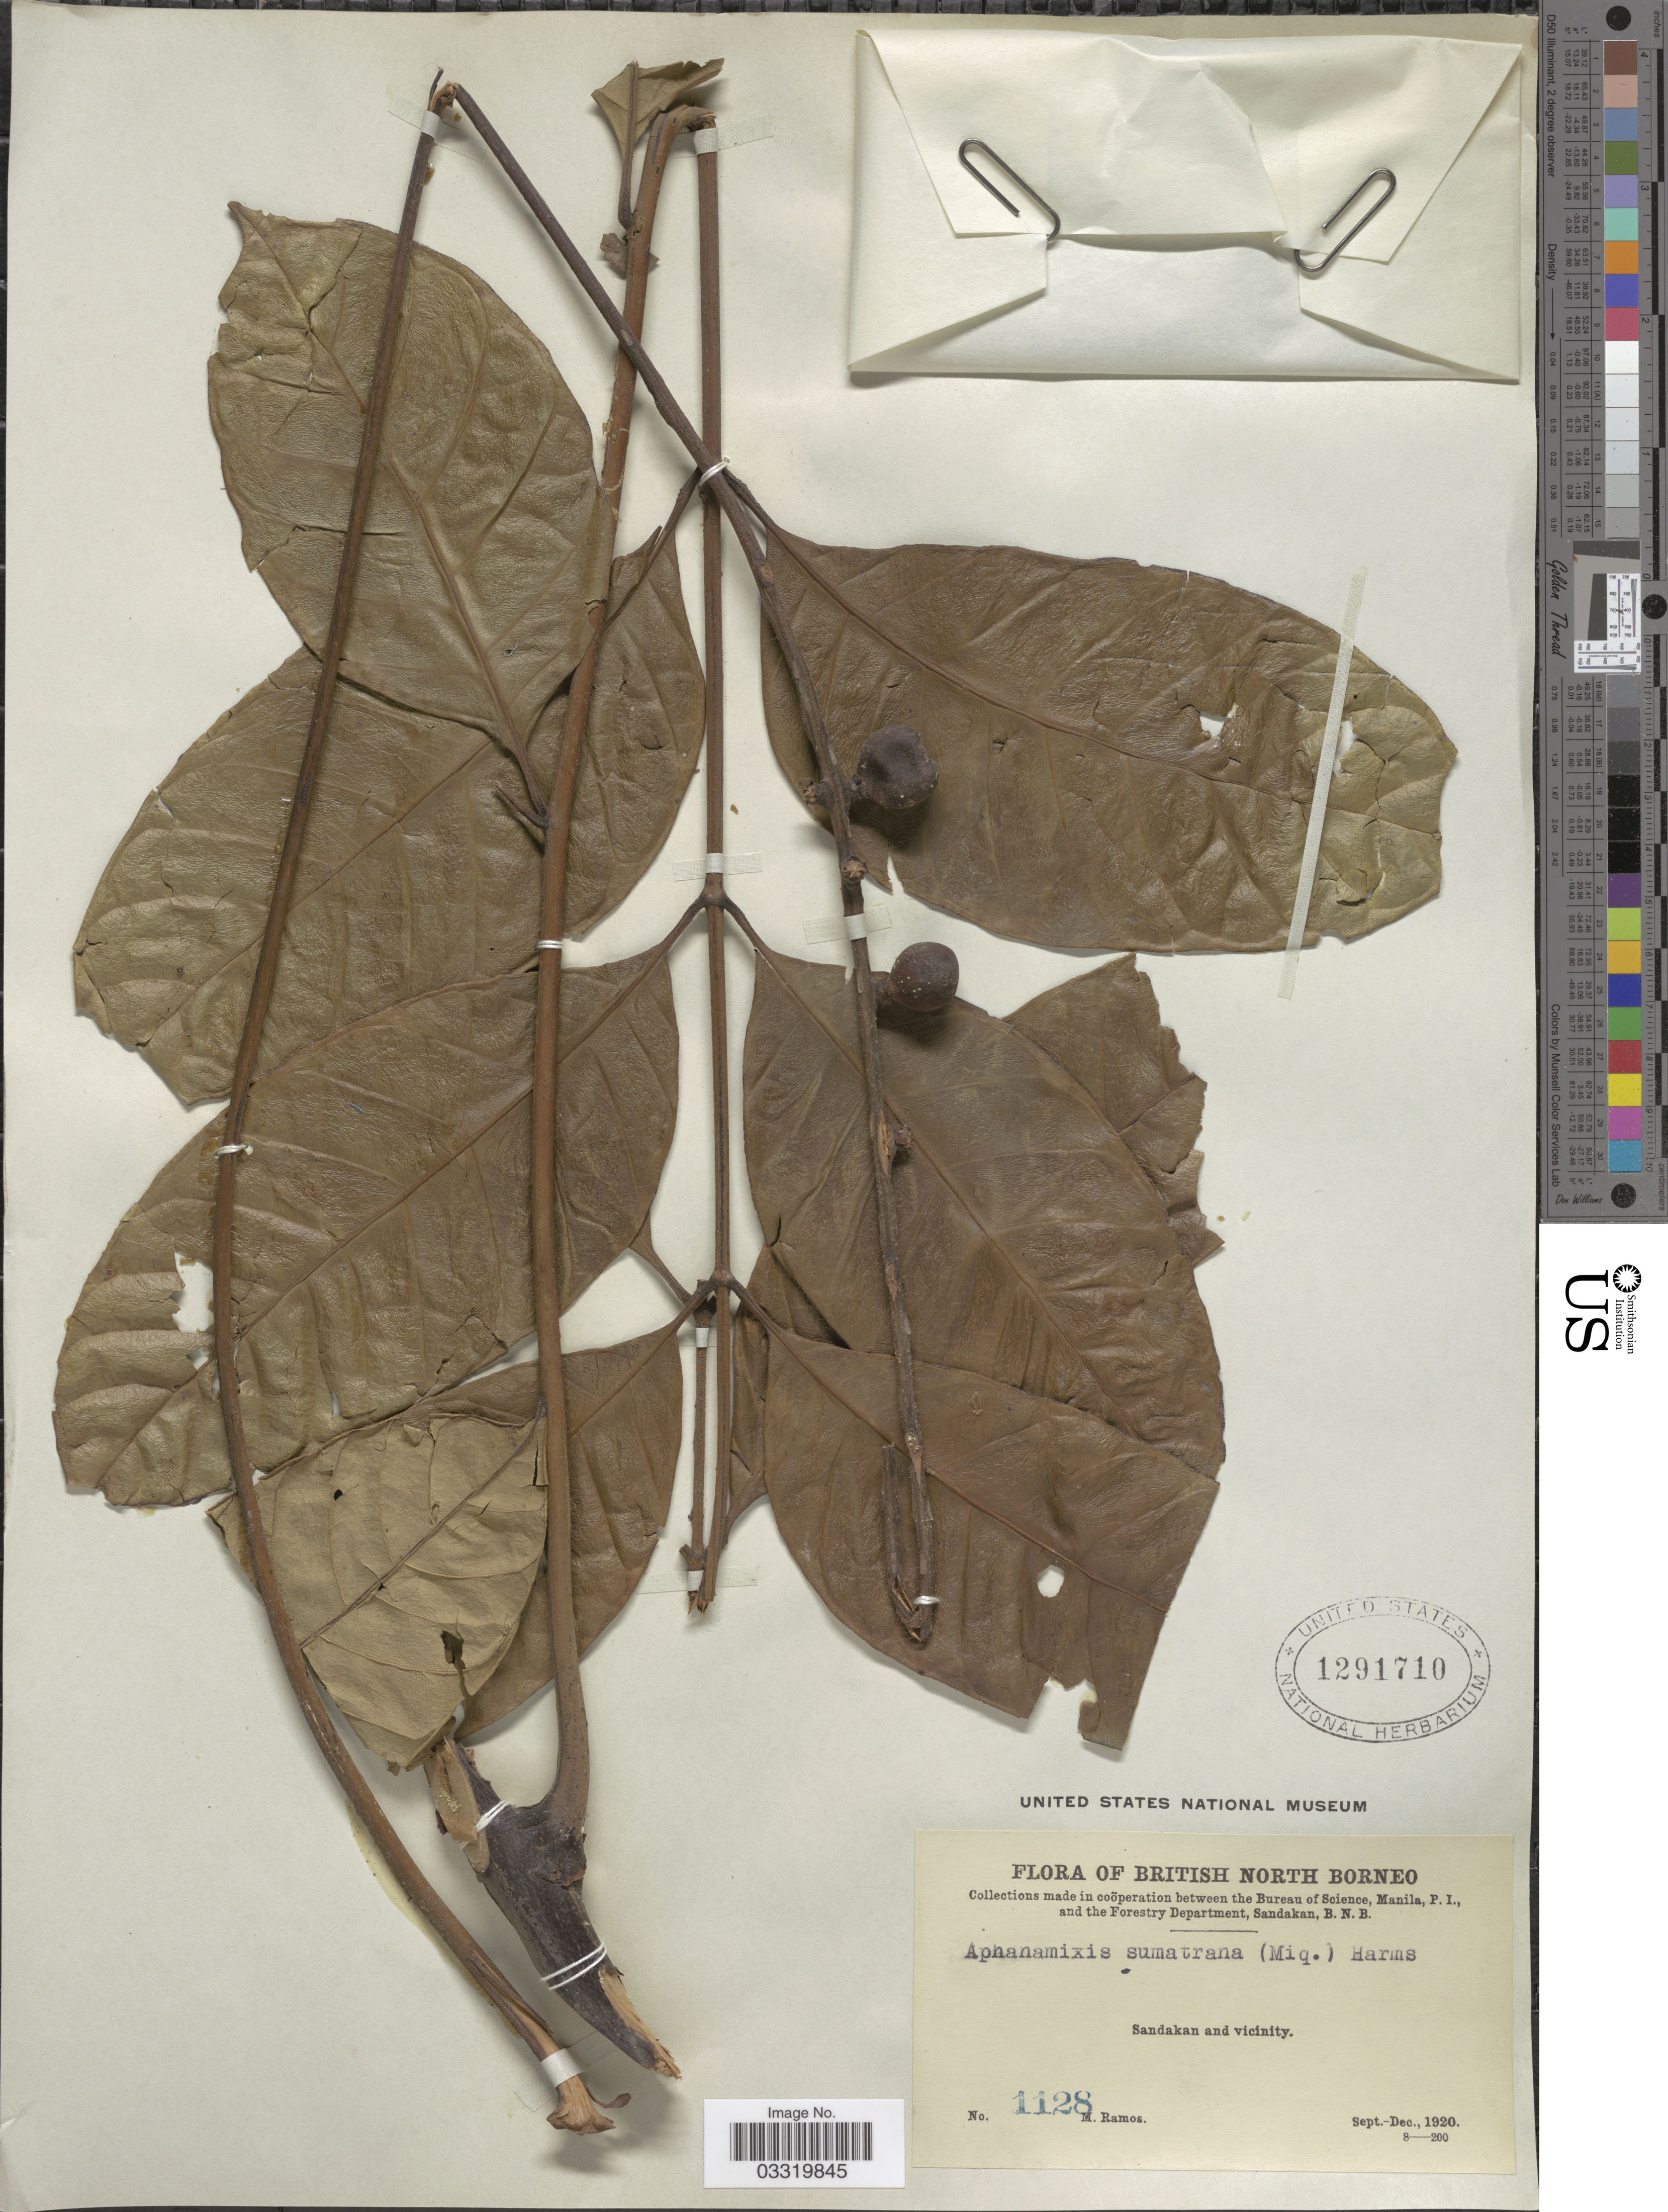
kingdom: Plantae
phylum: Tracheophyta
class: Magnoliopsida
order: Sapindales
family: Meliaceae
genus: Aphanamixis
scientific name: Aphanamixis sumatrana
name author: (Miq.) Harms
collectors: M. Ramos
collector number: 1128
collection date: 1920-09/1920-12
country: Malaysia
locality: British North Borneo, Sandakan and vicinity.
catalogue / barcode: US 1291710